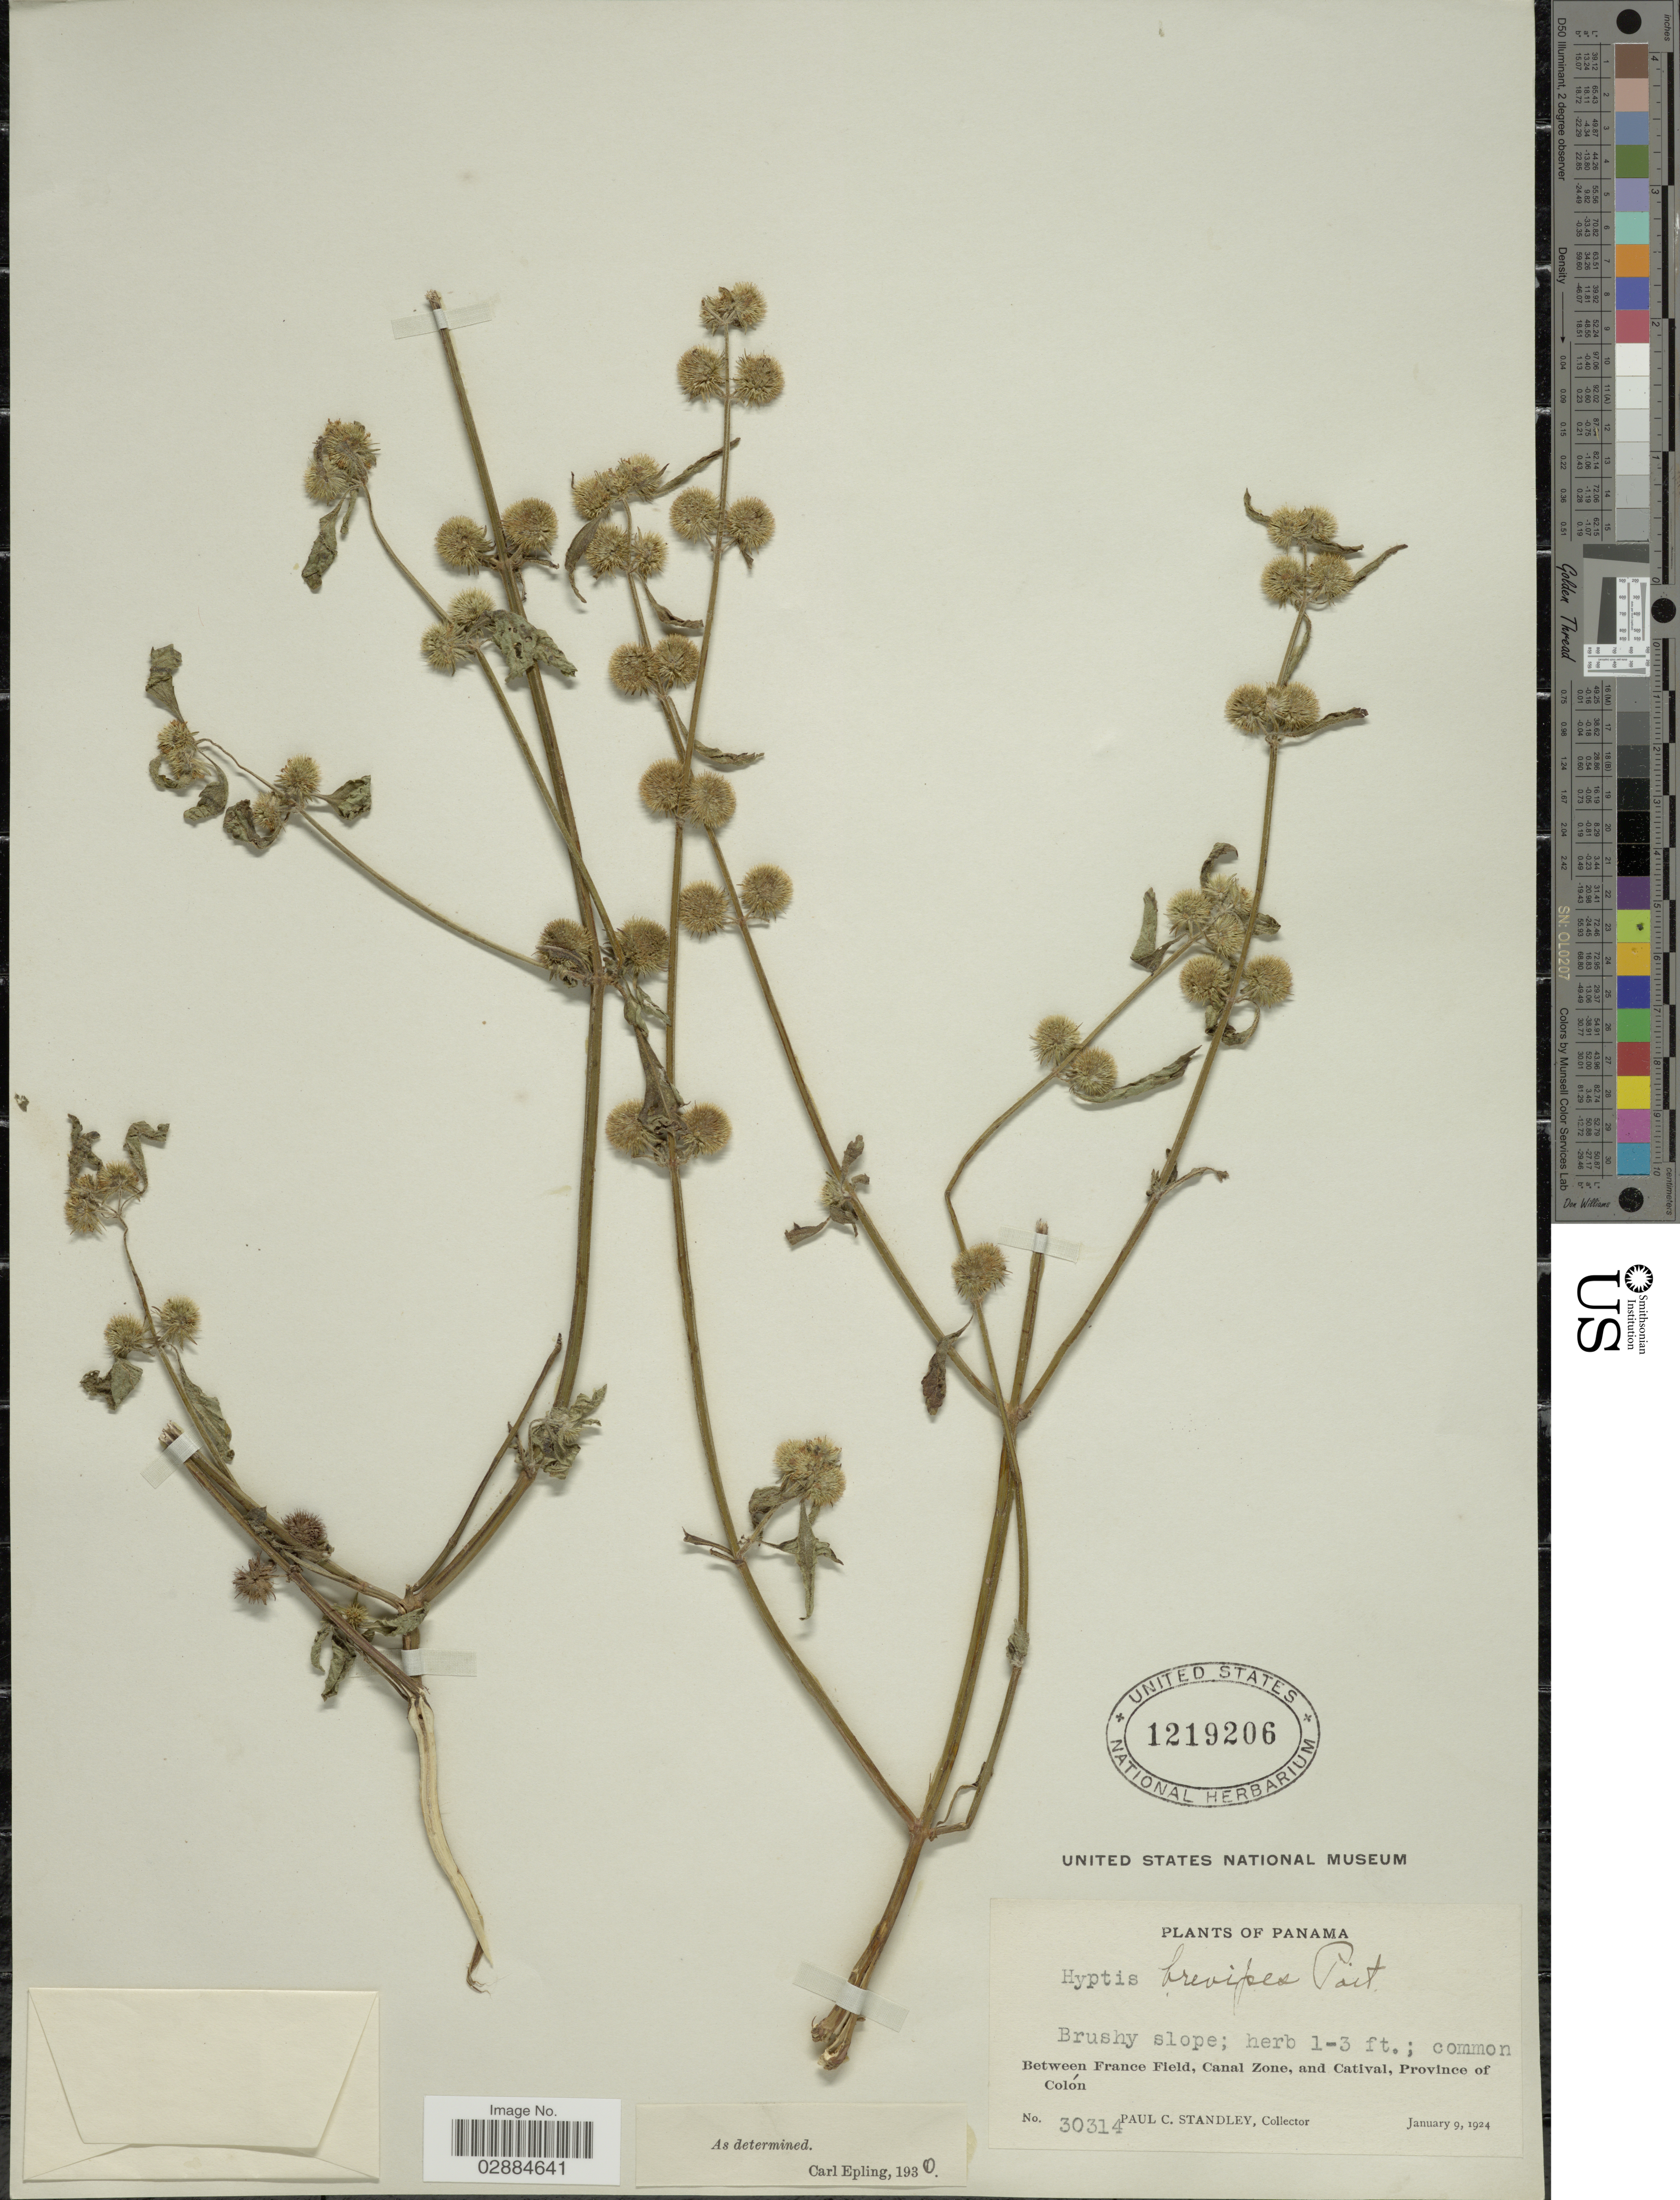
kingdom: Plantae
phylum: Tracheophyta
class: Magnoliopsida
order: Lamiales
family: Lamiaceae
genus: Hyptis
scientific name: Hyptis brevipes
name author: Poit.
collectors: P. C. Standley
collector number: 30314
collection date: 1924-01-09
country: Panama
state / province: Colón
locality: Between France Field, Canal Zone, And Catival.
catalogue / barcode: US 1219206